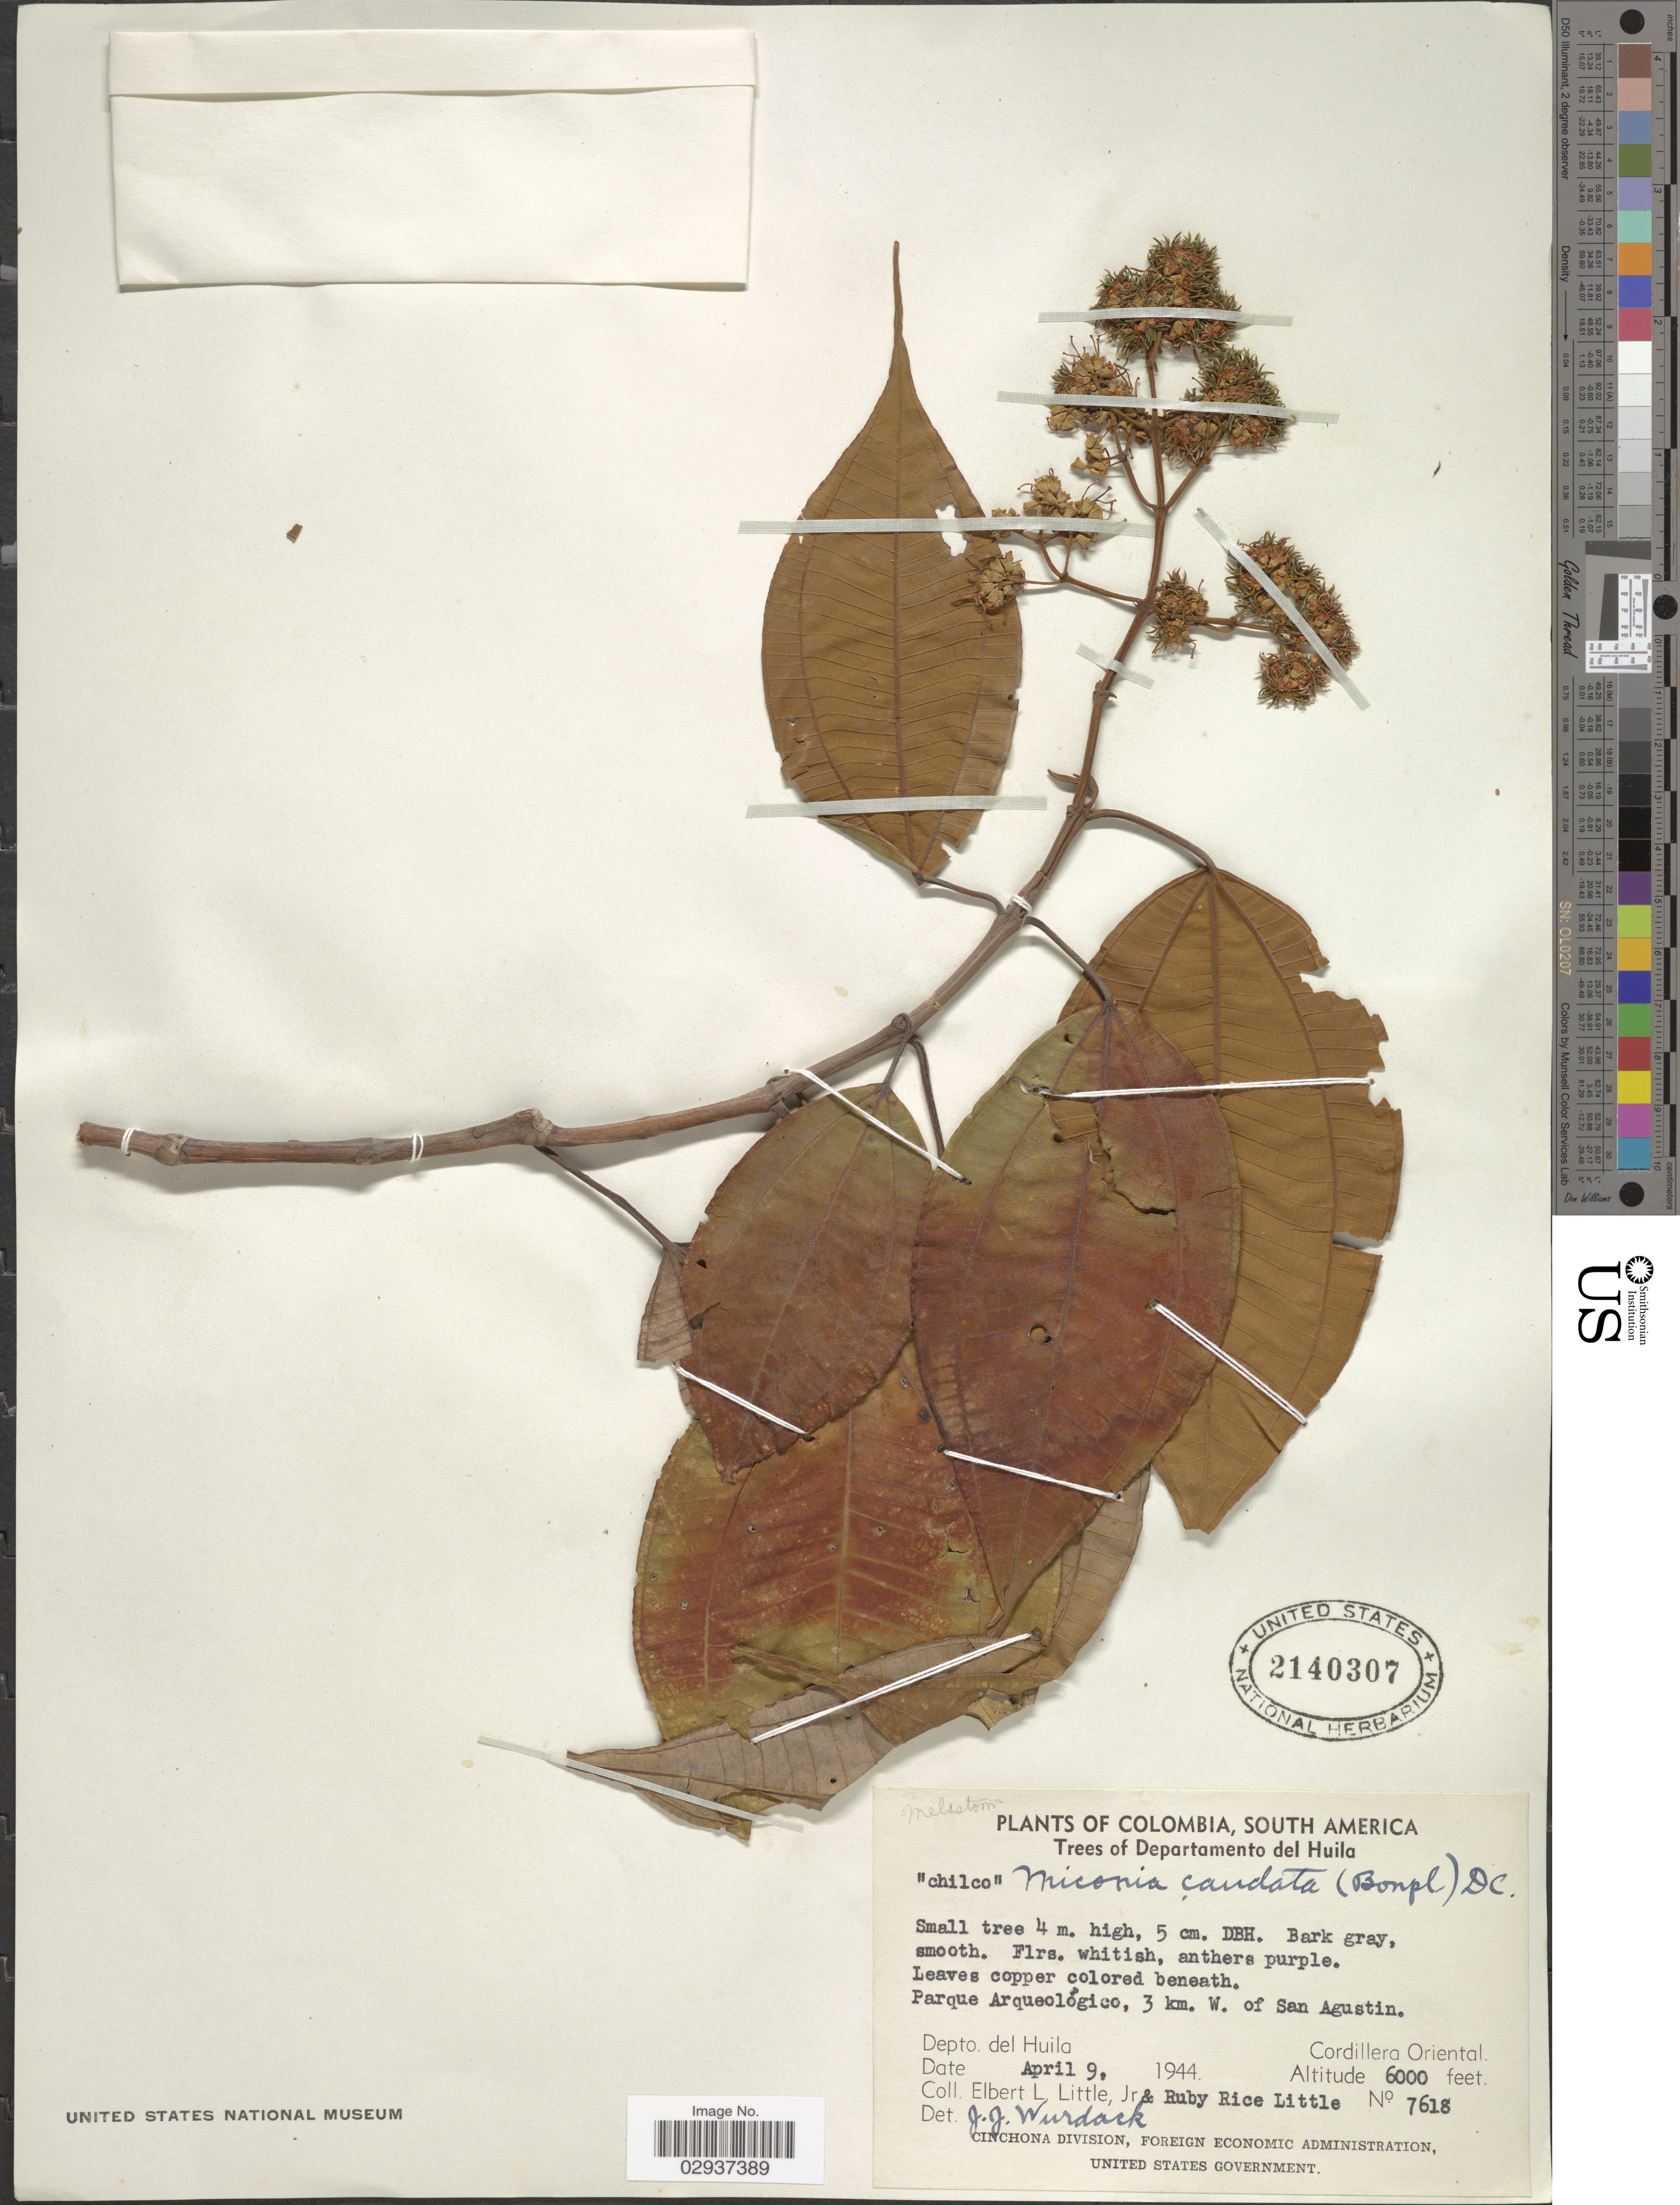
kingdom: Plantae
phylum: Tracheophyta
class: Magnoliopsida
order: Myrtales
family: Melastomataceae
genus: Miconia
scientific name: Miconia caudata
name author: (Bonpl.) DC.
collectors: E. L. Little & R. R. Little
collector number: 7618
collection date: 1944-04-09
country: Colombia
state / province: Huila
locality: Parque Arqueológico, 3 km. W. of San Agustin. Depto. del Huila, Cordillera Oriental.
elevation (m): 1829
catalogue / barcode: US 2140307